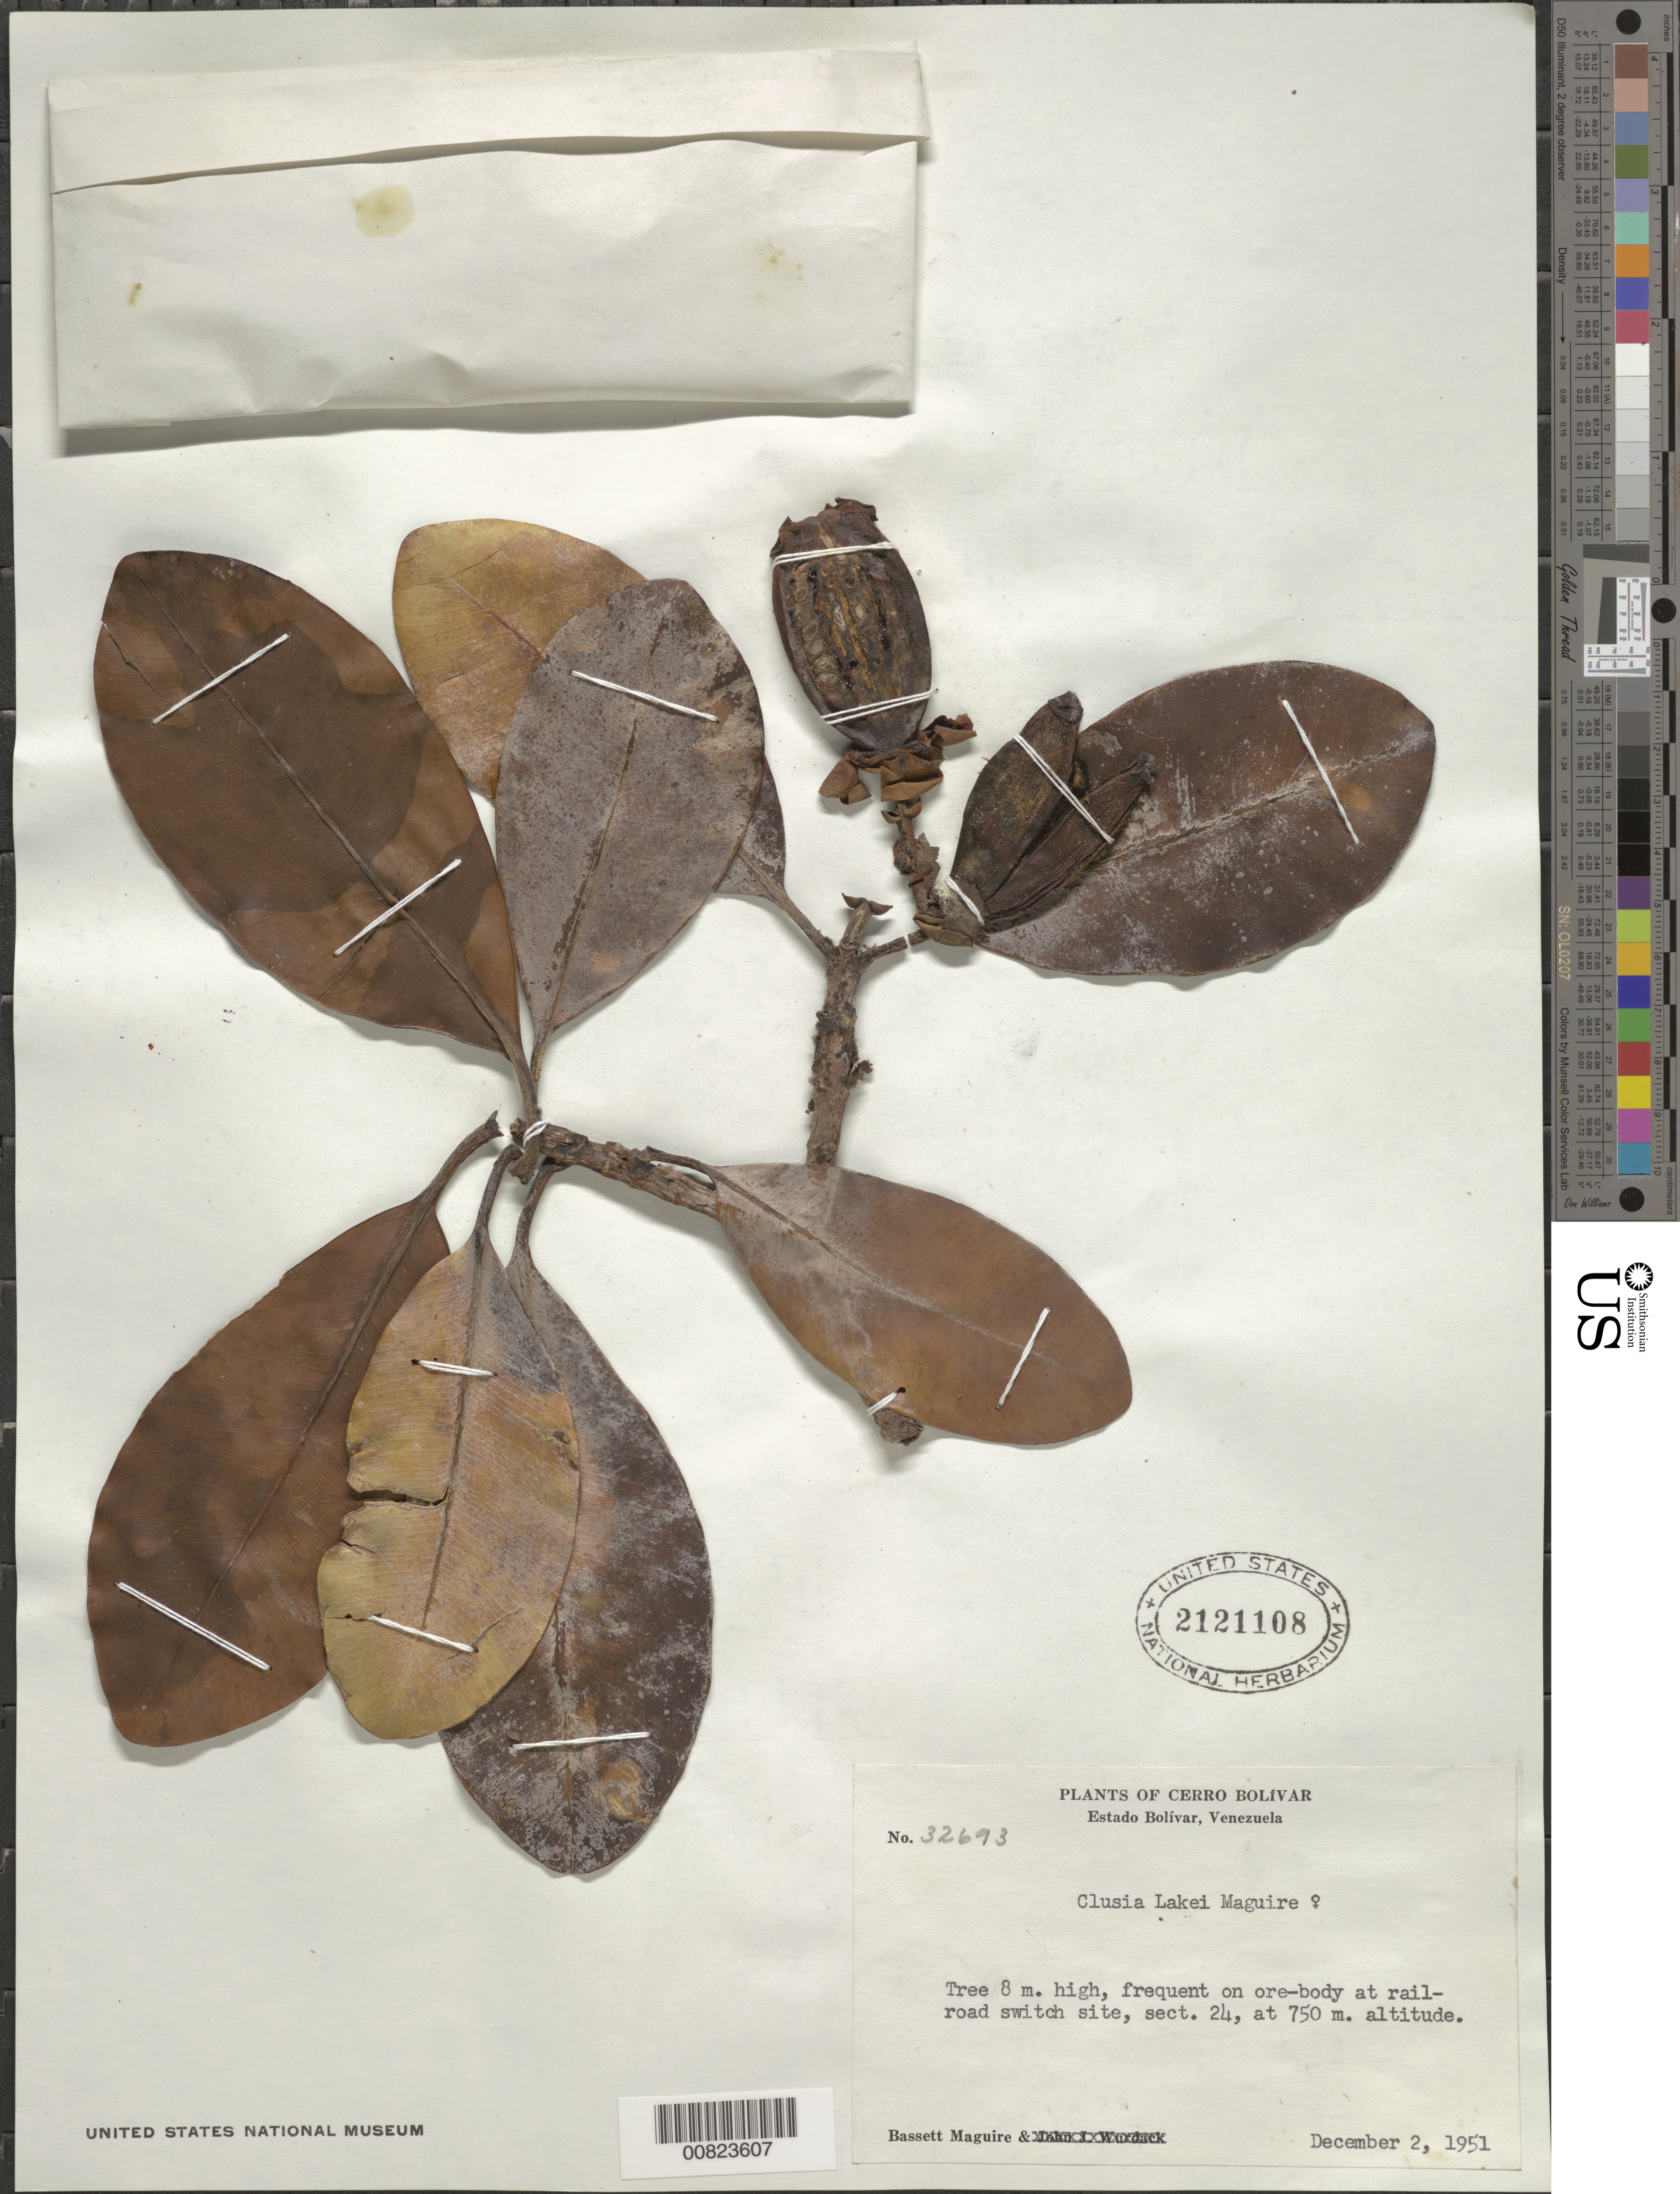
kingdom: Plantae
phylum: Tracheophyta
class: Magnoliopsida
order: Malpighiales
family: Clusiaceae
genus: Clusia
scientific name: Clusia schomburgkiana var. lakei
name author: Maguire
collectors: B. Maguire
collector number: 32693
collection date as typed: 2-Dec-51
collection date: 1951-12-02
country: Venezuela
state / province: Bolívar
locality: Cerro Bolívar, railroad switch site, sect. 24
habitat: Ore-body at railroad switch site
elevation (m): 750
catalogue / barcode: US 2121108